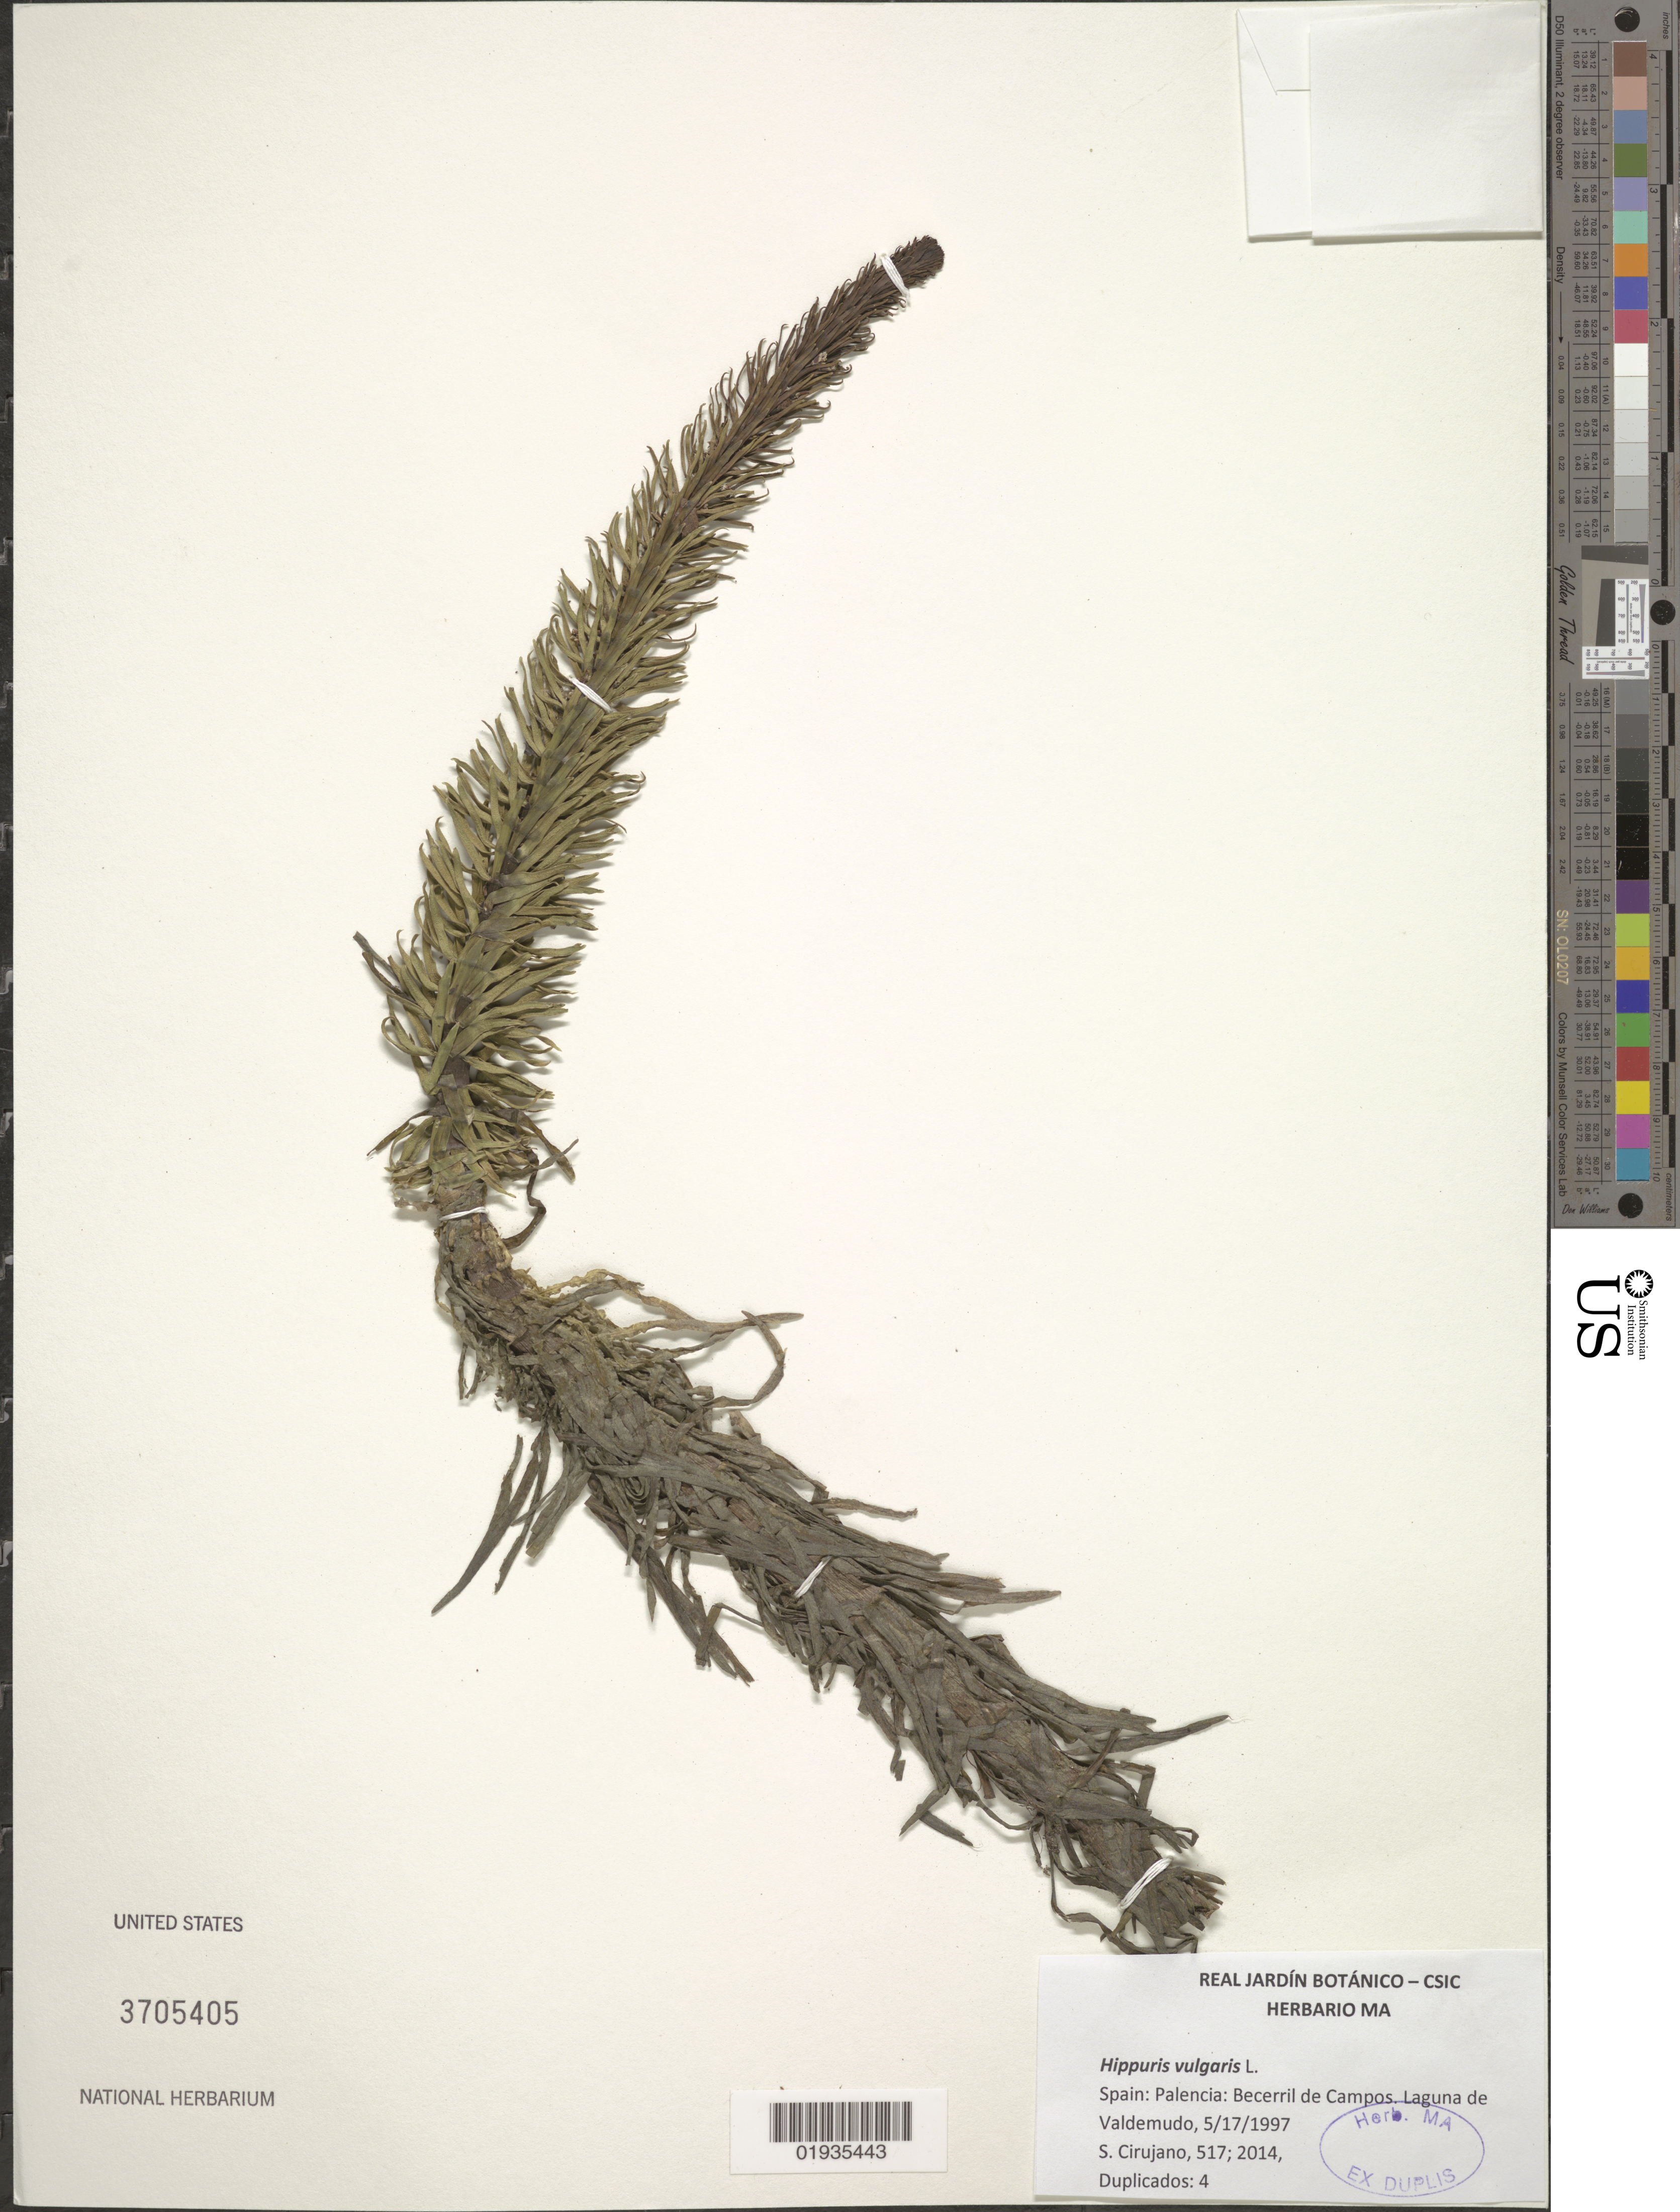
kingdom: Plantae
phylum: Tracheophyta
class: Magnoliopsida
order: Lamiales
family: Plantaginaceae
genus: Hippuris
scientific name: Hippuris vulgaris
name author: L.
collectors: S. Cirujano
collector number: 517; 2014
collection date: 1997-05-17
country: Spain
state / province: Castilla y León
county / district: Palencia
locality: Laguna de Valdemudo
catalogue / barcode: US 3705405